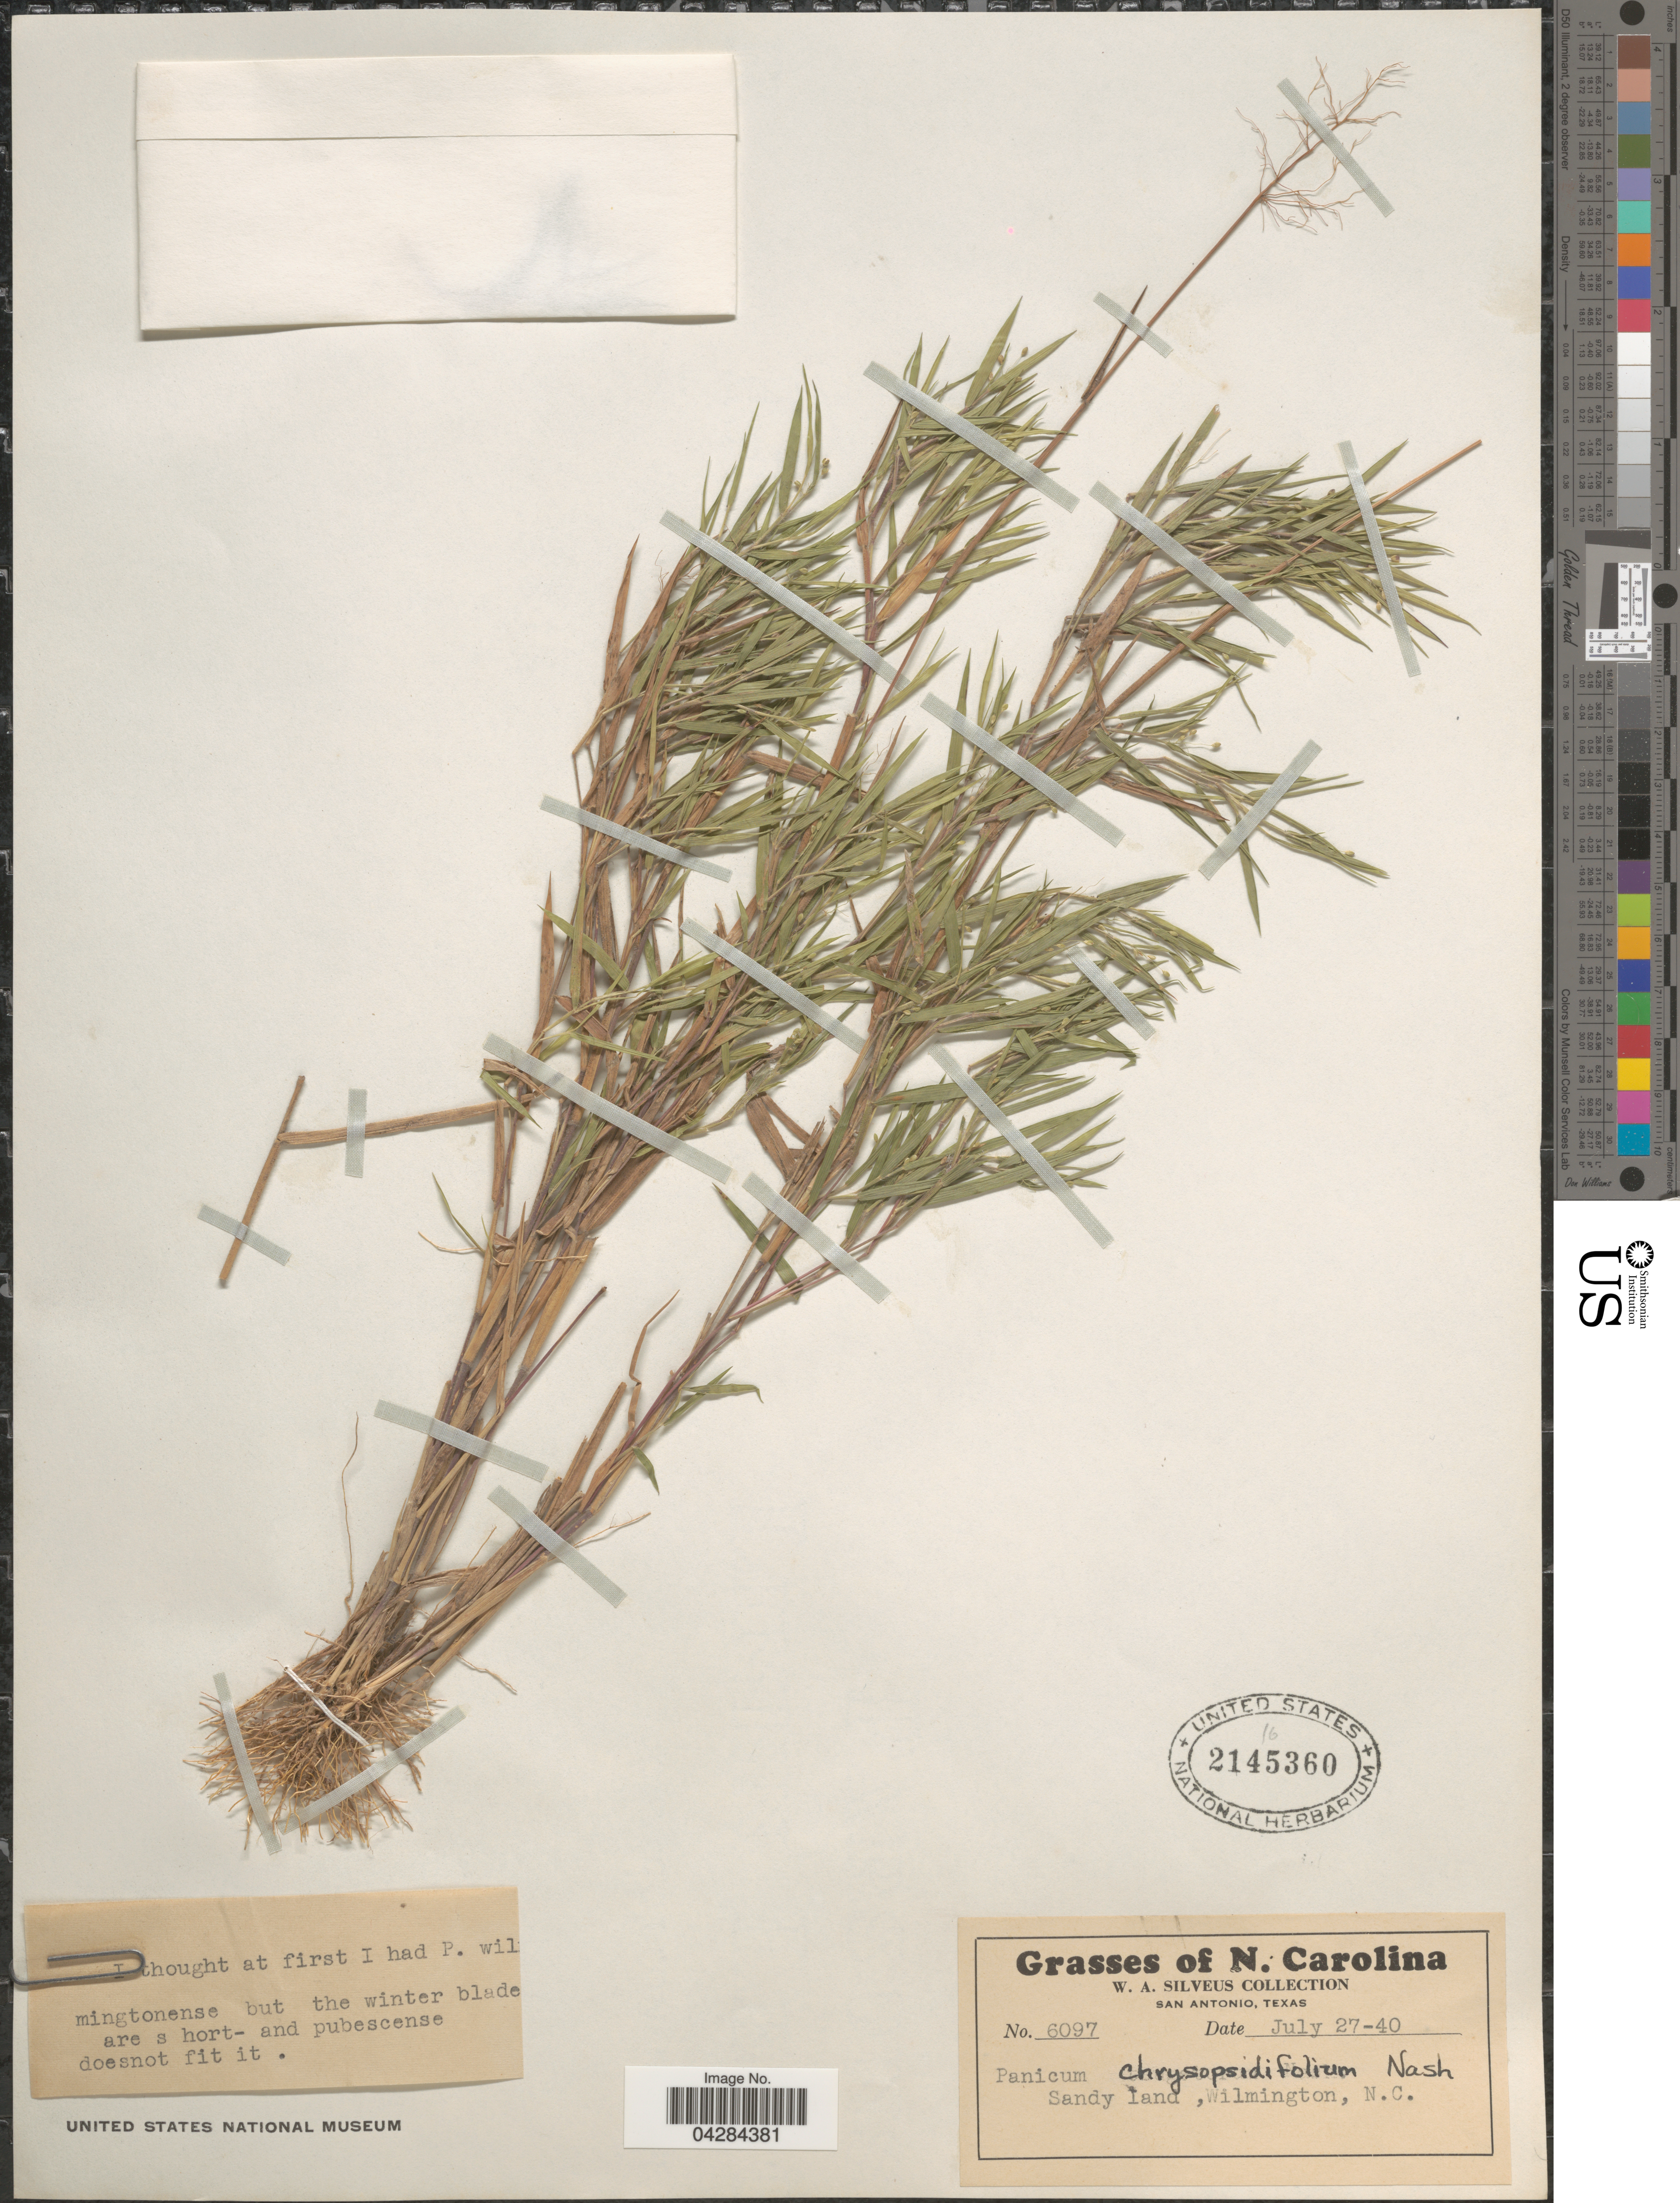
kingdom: Plantae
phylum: Tracheophyta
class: Liliopsida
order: Poales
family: Poaceae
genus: Dichanthelium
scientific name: Dichanthelium ovale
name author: (Elliott) Gould & C.A. Clark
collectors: W. Silveus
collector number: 6097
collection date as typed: Transcribed d/m/y: 27/7/40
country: United States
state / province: North Carolina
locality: Sandy land, Wilmington.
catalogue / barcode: US 2145360